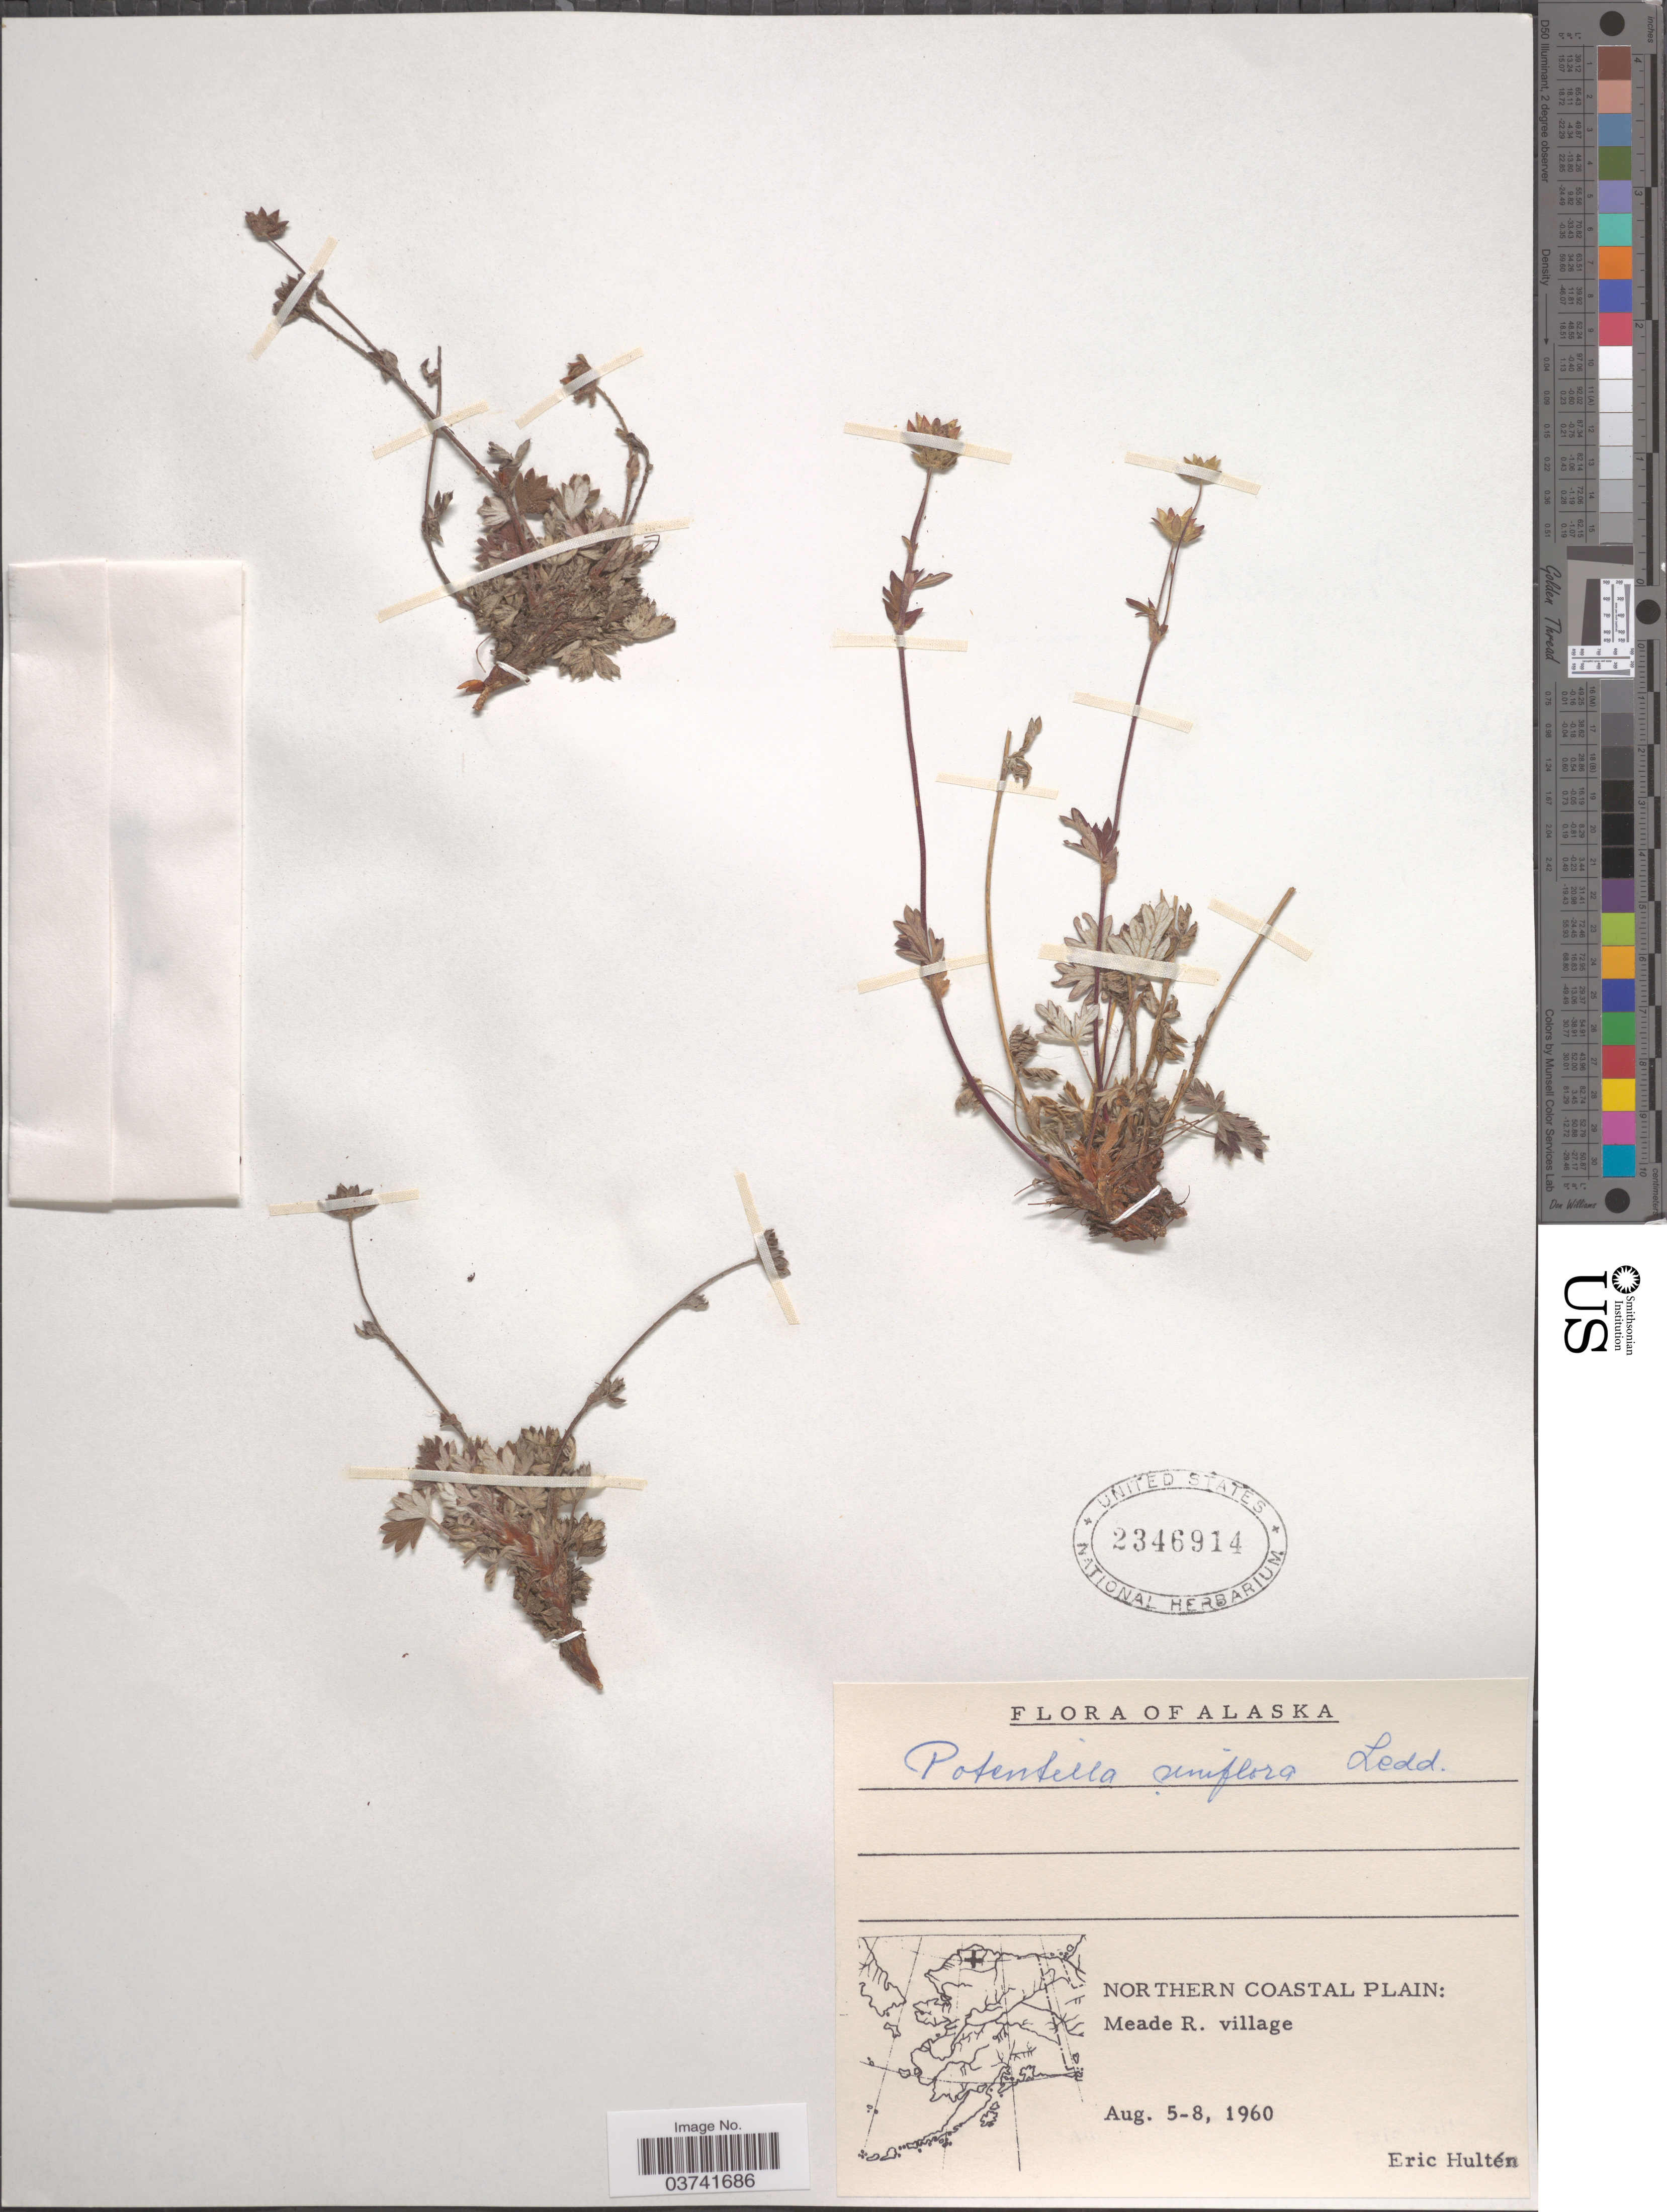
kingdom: Plantae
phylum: Tracheophyta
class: Magnoliopsida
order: Rosales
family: Rosaceae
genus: Potentilla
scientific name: Potentilla uniflora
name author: Ledeb.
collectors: E. G. Hultén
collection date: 1960-08-05/1960-08-08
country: United States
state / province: Alaska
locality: Northern Coastal Plain: Meade R. village.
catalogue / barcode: US 2346914